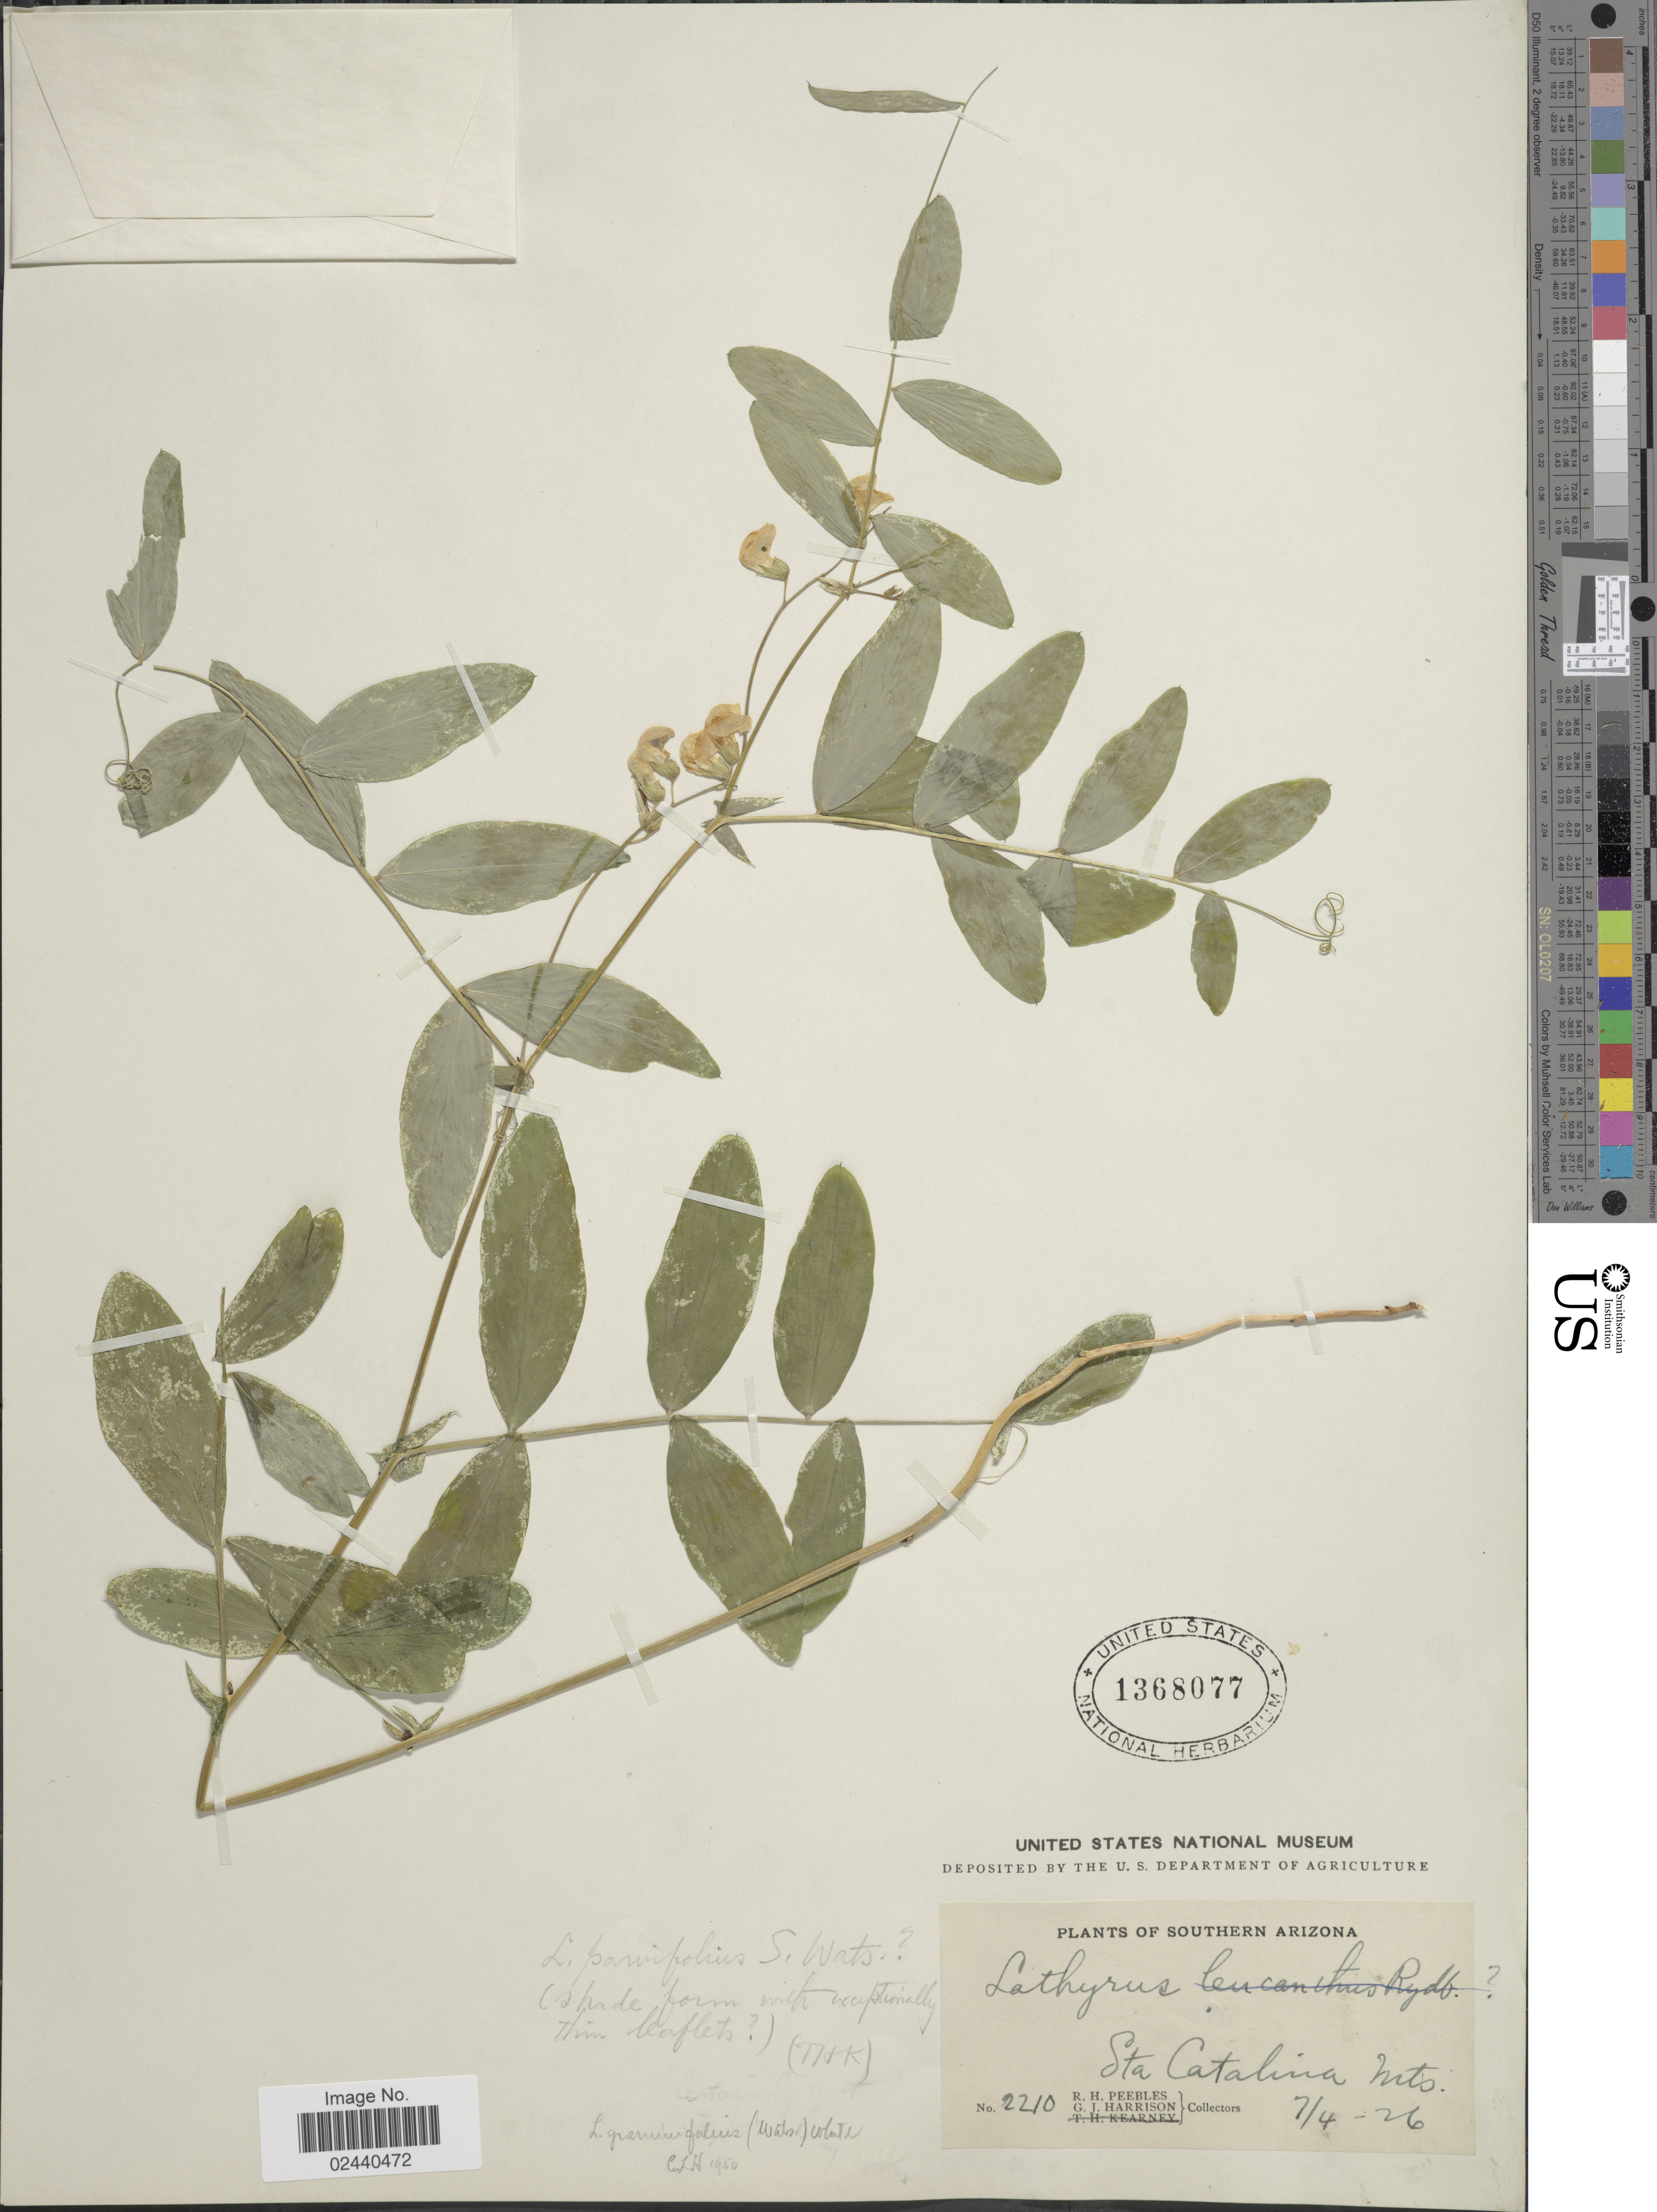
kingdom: Plantae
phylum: Tracheophyta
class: Magnoliopsida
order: Fabales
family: Fabaceae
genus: Lathyrus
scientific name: Lathyrus graminifolius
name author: (S. Watson) T.G. White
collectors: R. H. Peebles & G. J. Harrison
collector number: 2210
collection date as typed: Transcribed d/m/y: 4/7/26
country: United States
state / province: Arizona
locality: Southern Arizona. Sta Catalina Mts.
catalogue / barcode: US 1368077